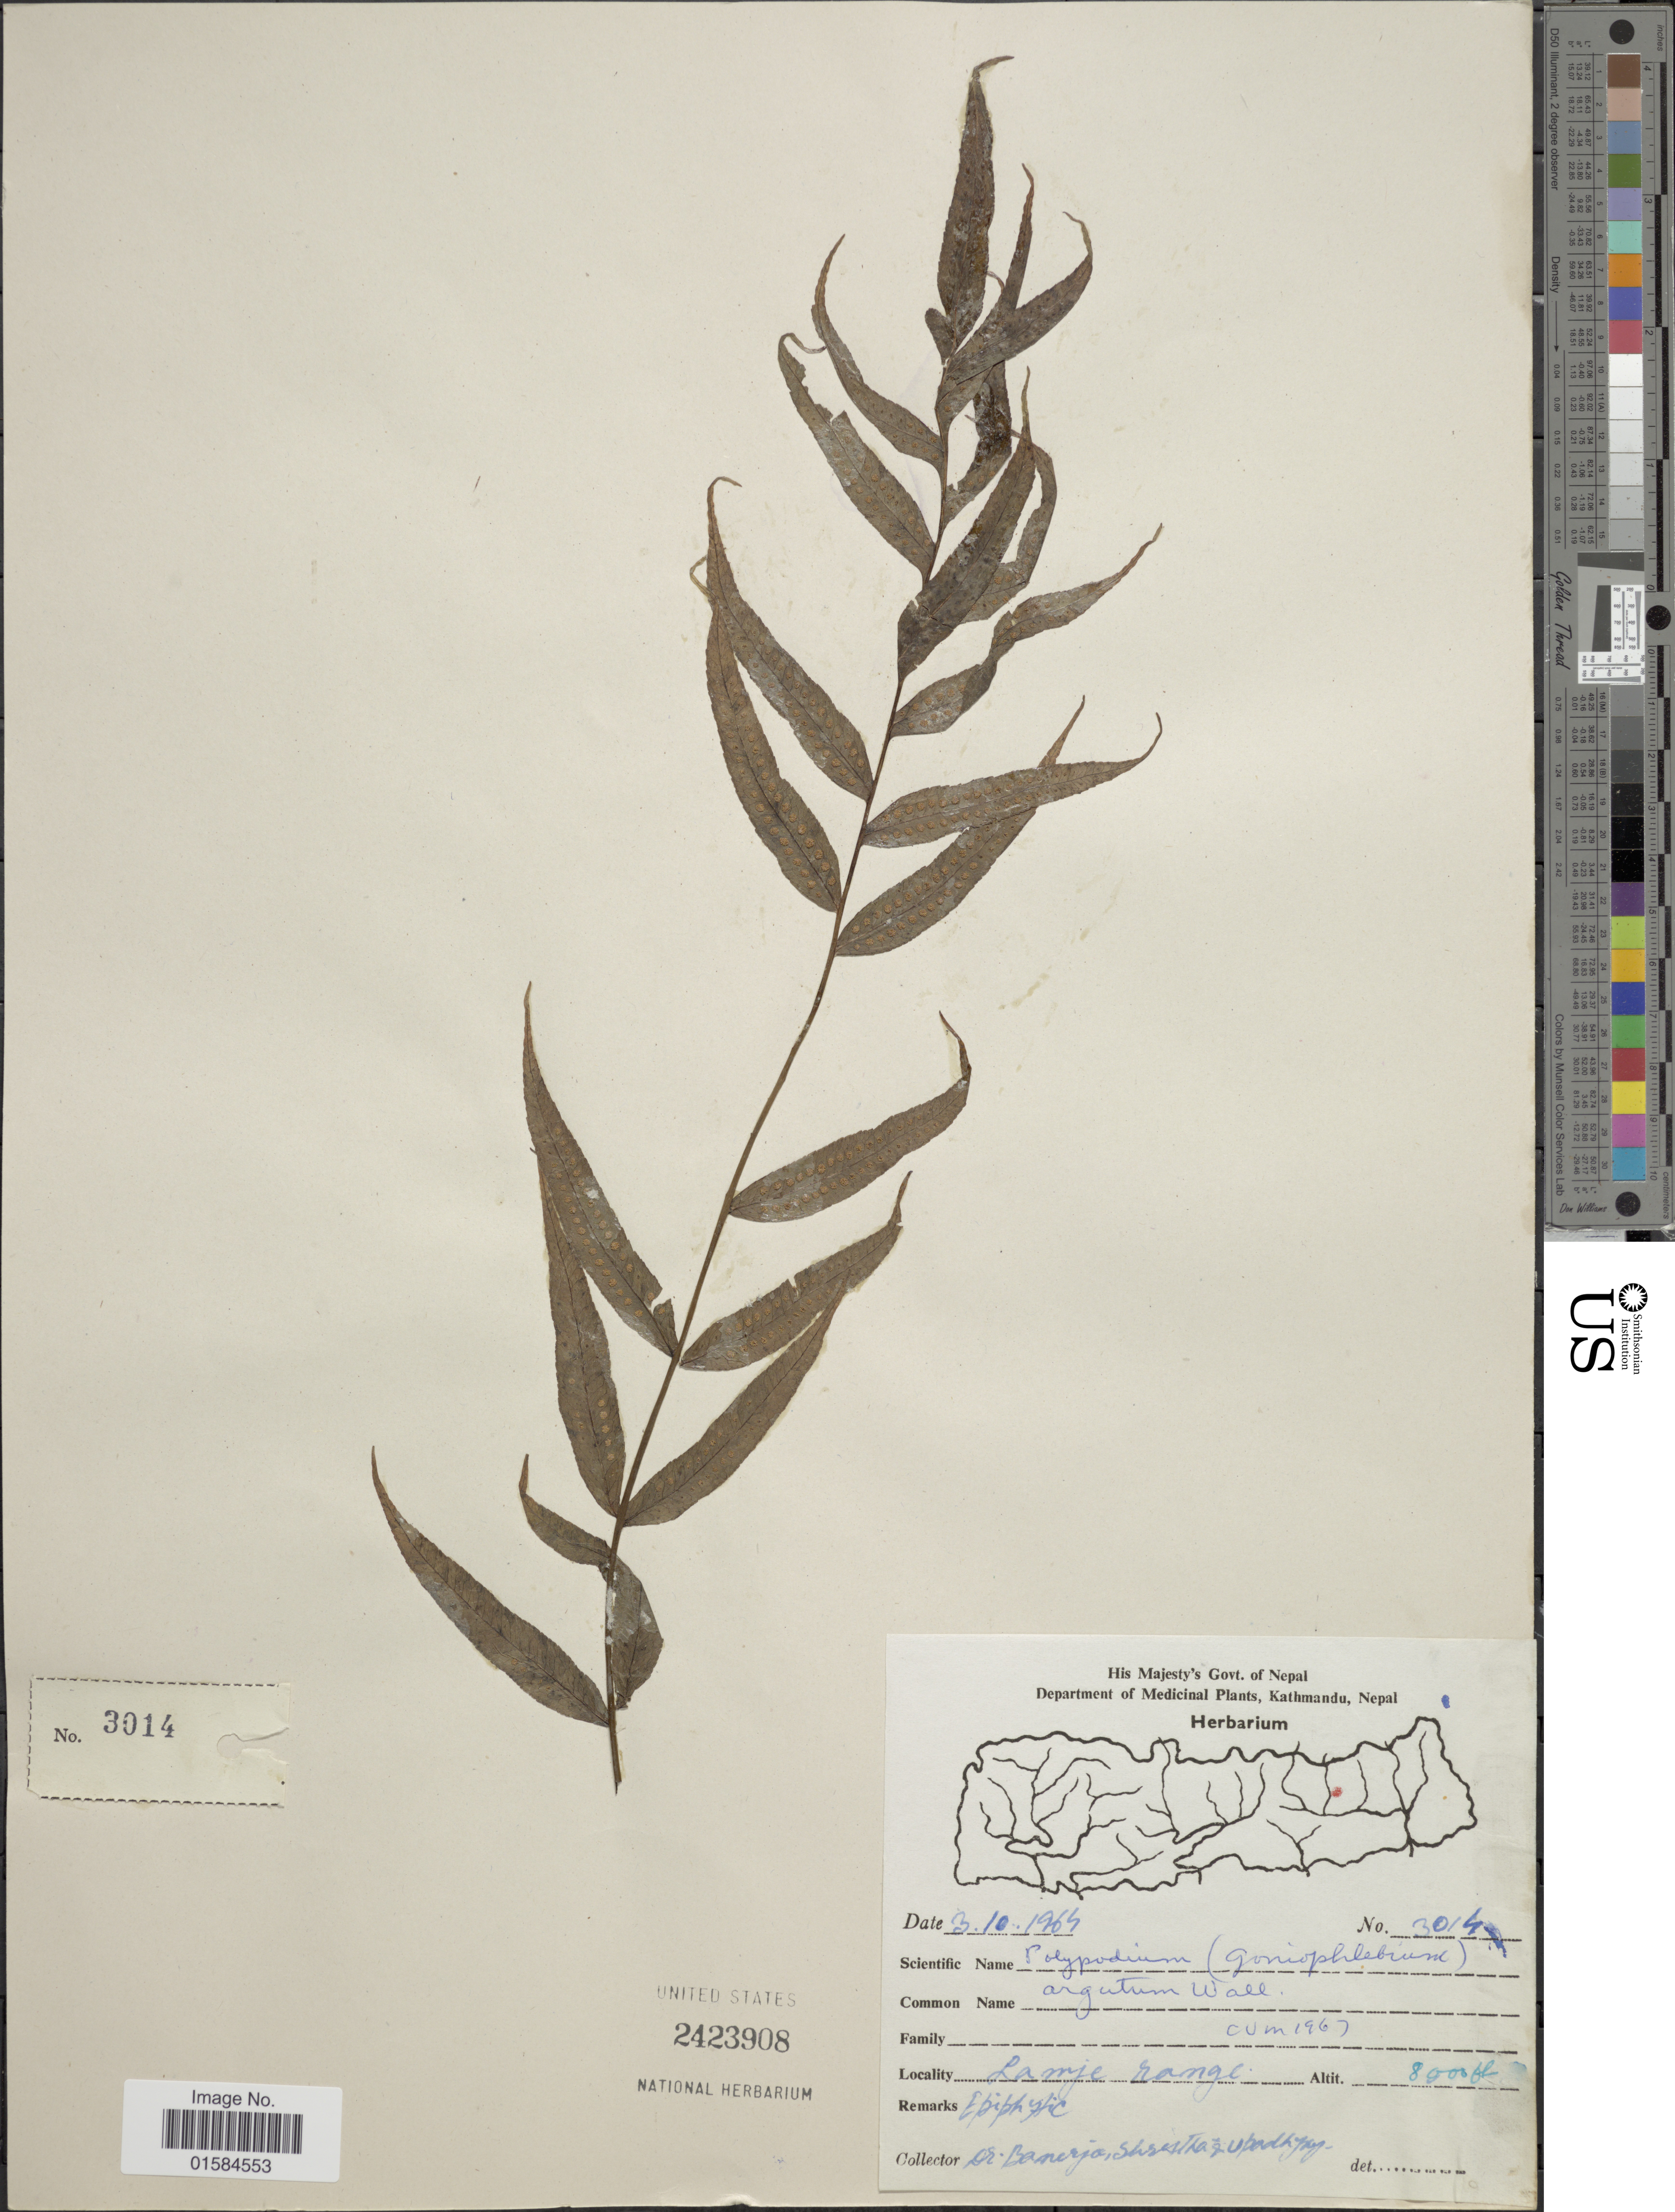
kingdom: Plantae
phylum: Tracheophyta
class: Polypodiopsida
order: Polypodiales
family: Polypodiaceae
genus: Goniophlebium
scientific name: Goniophlebium argutum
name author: (Wall. ex Hook.) J. Sm.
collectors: -. Banerjee, -. Shrestha & Upadhyay, --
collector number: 3014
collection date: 1964-10-03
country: India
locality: Lanja Range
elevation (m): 2438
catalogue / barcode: US 2423908